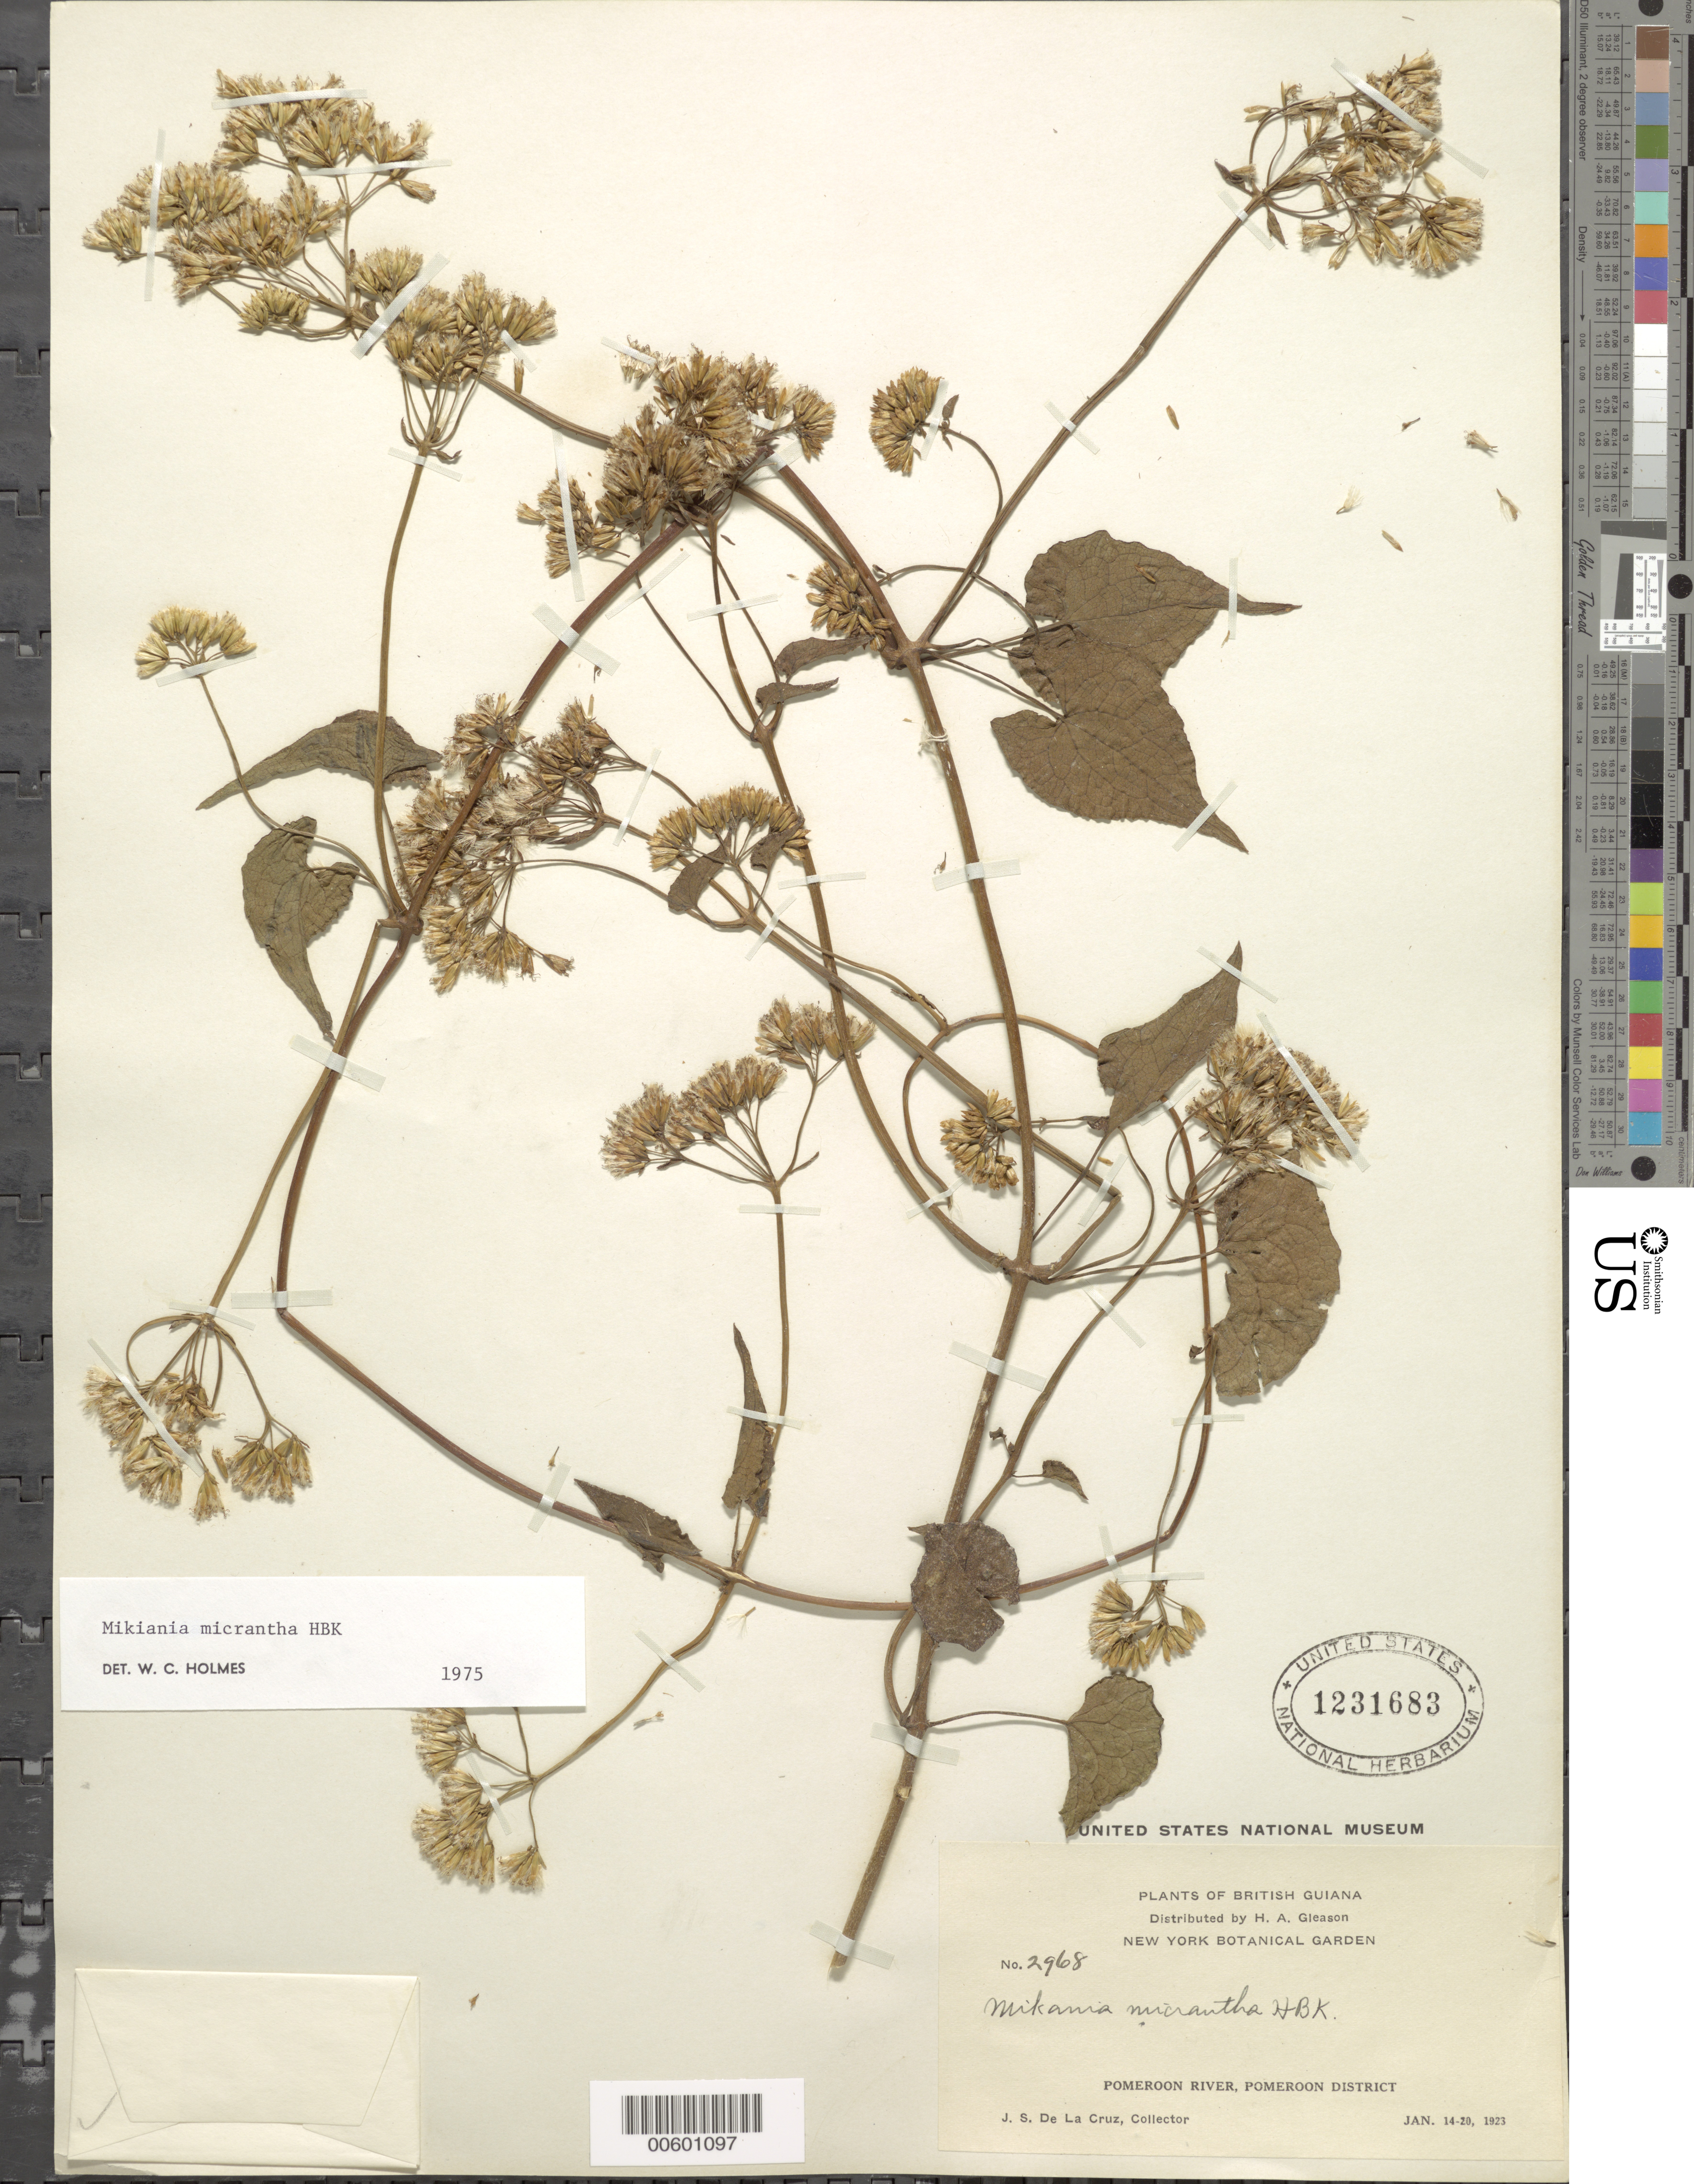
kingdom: Plantae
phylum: Tracheophyta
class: Magnoliopsida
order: Asterales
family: Asteraceae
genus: Mikania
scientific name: Mikania micrantha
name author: Kunth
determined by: Holmes, W. C.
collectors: J. S. de la Cruz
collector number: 2968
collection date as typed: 14-Jan-23 to 20-Jan-23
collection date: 1923-01-14/1923-01-20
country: Guyana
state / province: Pomeroon-Supenaam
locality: Pomeroon R.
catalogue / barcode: US 1231683